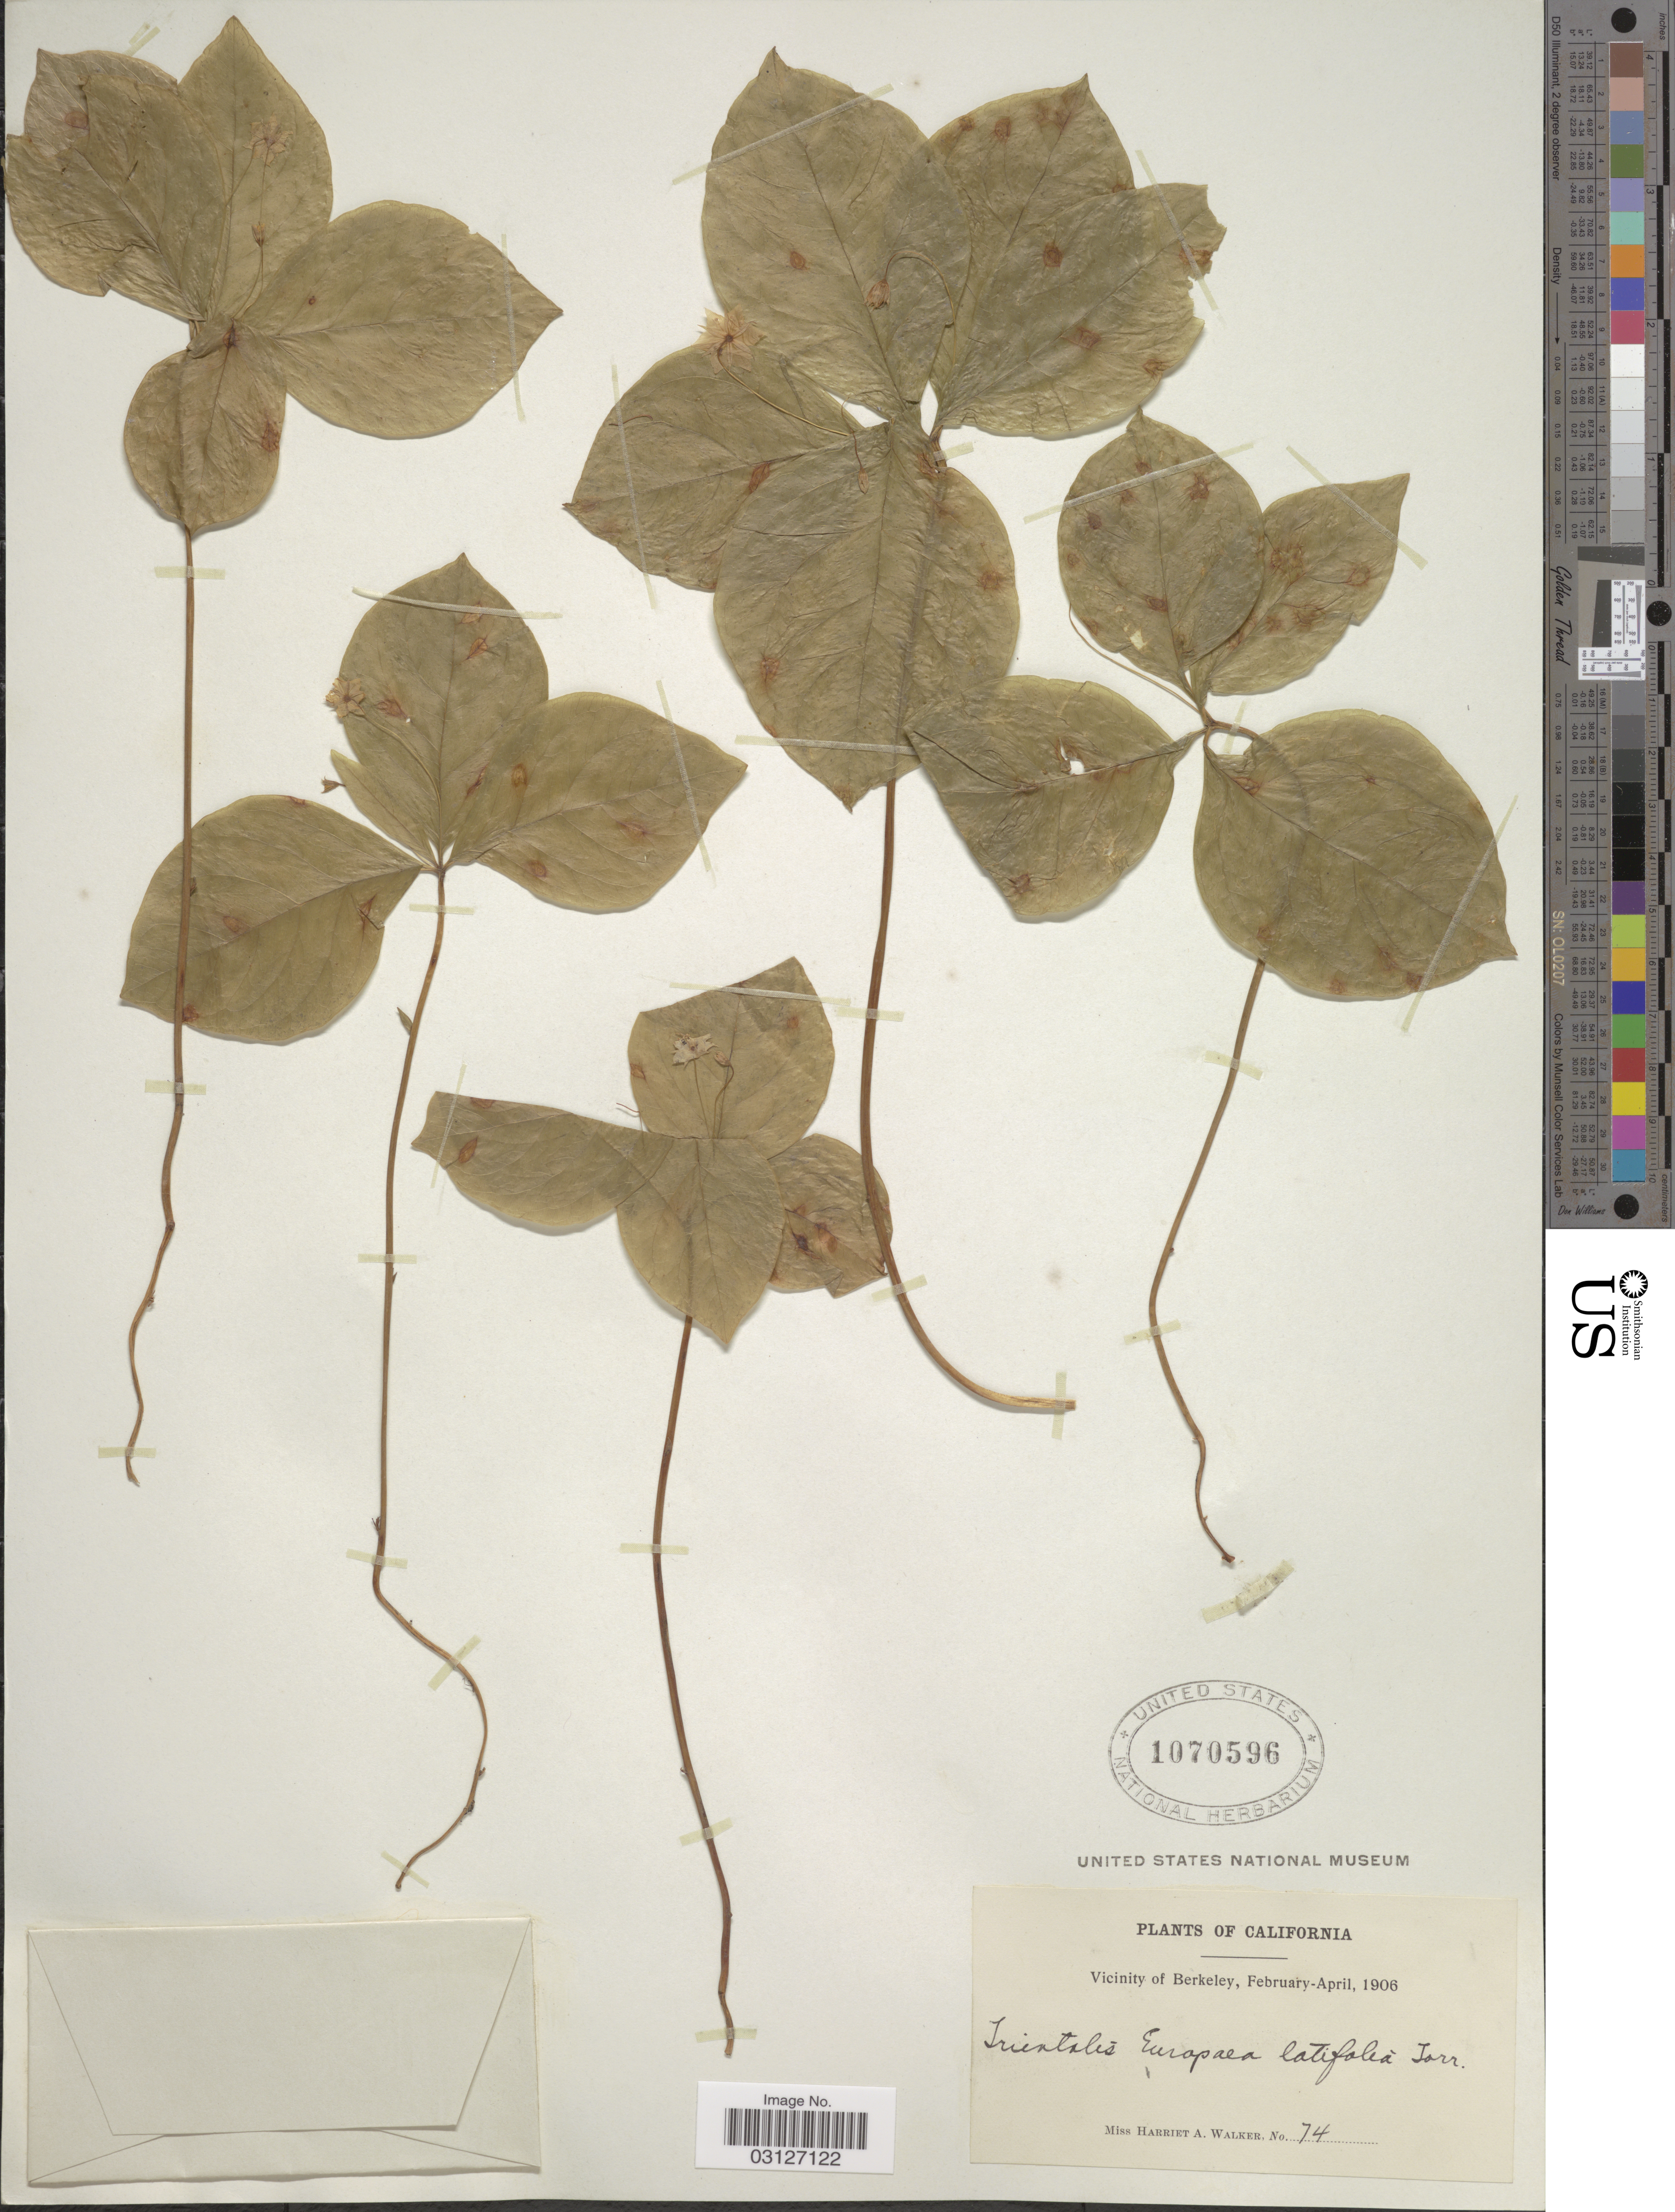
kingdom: Plantae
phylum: Tracheophyta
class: Magnoliopsida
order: Ericales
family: Primulaceae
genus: Trientalis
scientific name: Trientalis latifolia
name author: Hook.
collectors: H. Walker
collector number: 74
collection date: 1906-02/1906-04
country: United States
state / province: California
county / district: Alameda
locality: Vicinity of Berkeley.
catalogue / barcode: US 1070596